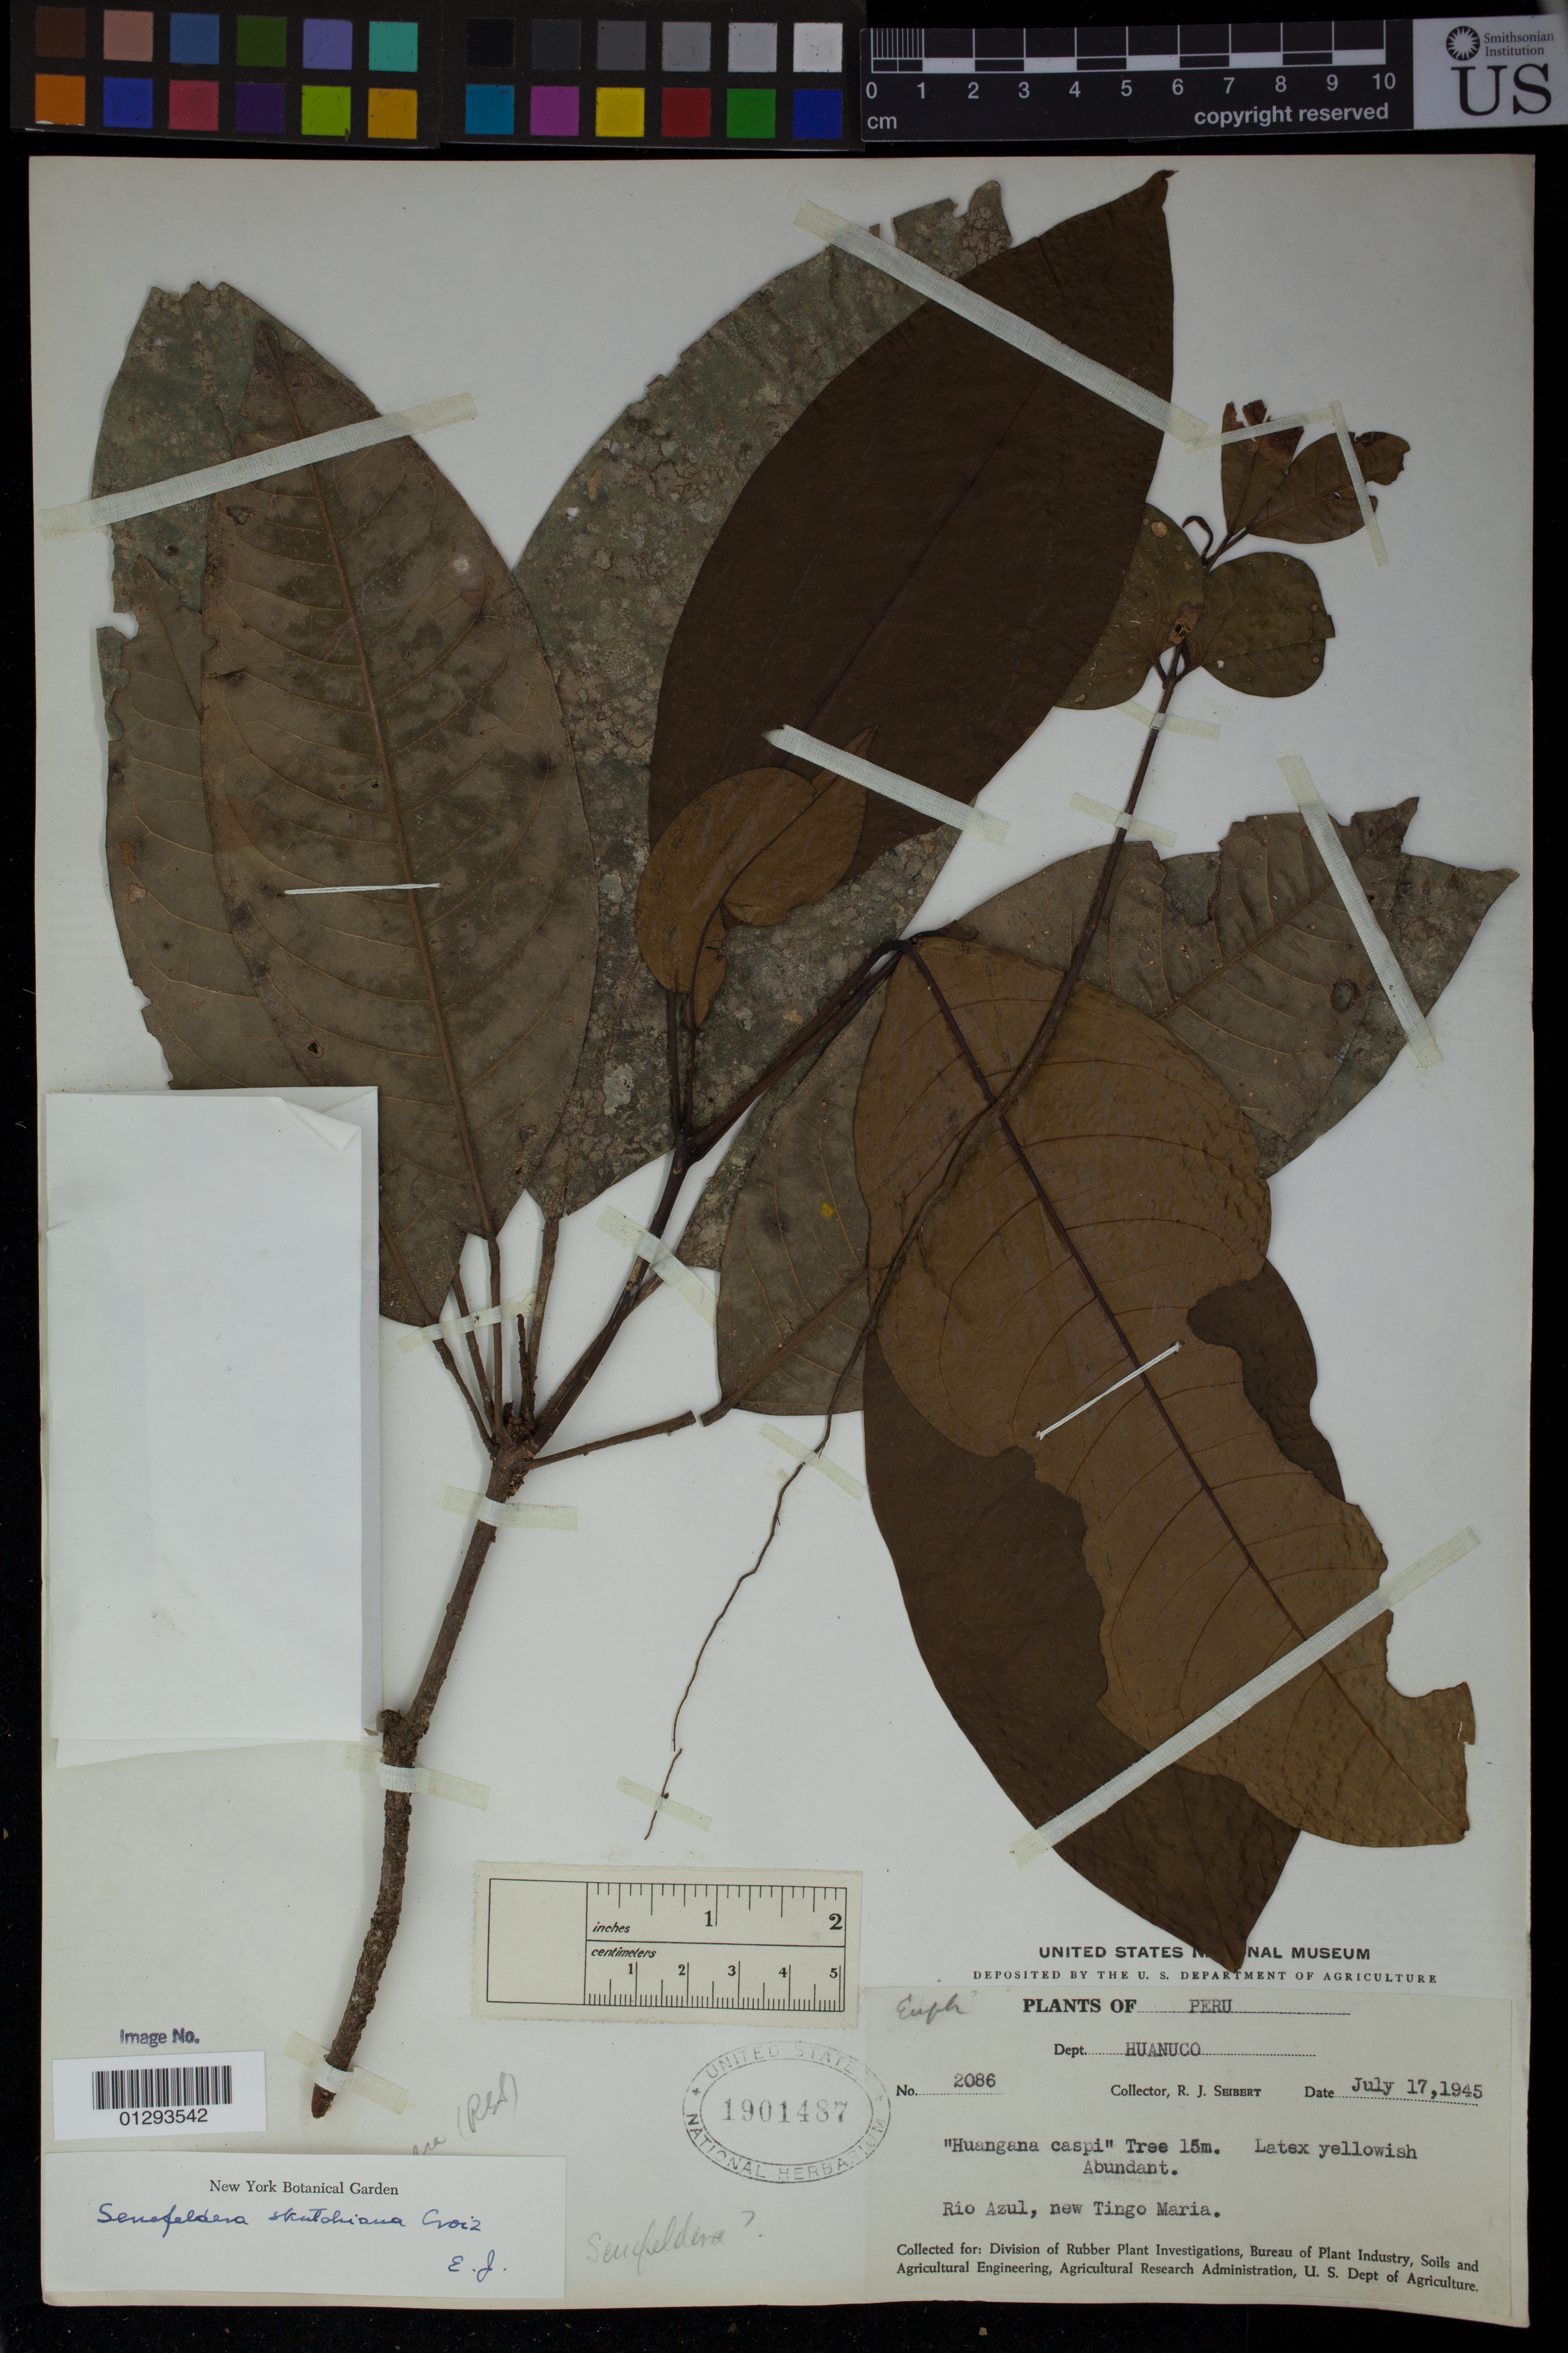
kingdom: Plantae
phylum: Tracheophyta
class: Magnoliopsida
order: Malpighiales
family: Euphorbiaceae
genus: Senefeldera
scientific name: Senefeldera skutchiana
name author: Croizat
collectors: R. J. Seibert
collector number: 2086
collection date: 1945-07-17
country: Peru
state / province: Huánuco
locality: Rio Azul, new Tingo Maria.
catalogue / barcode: US 1901487